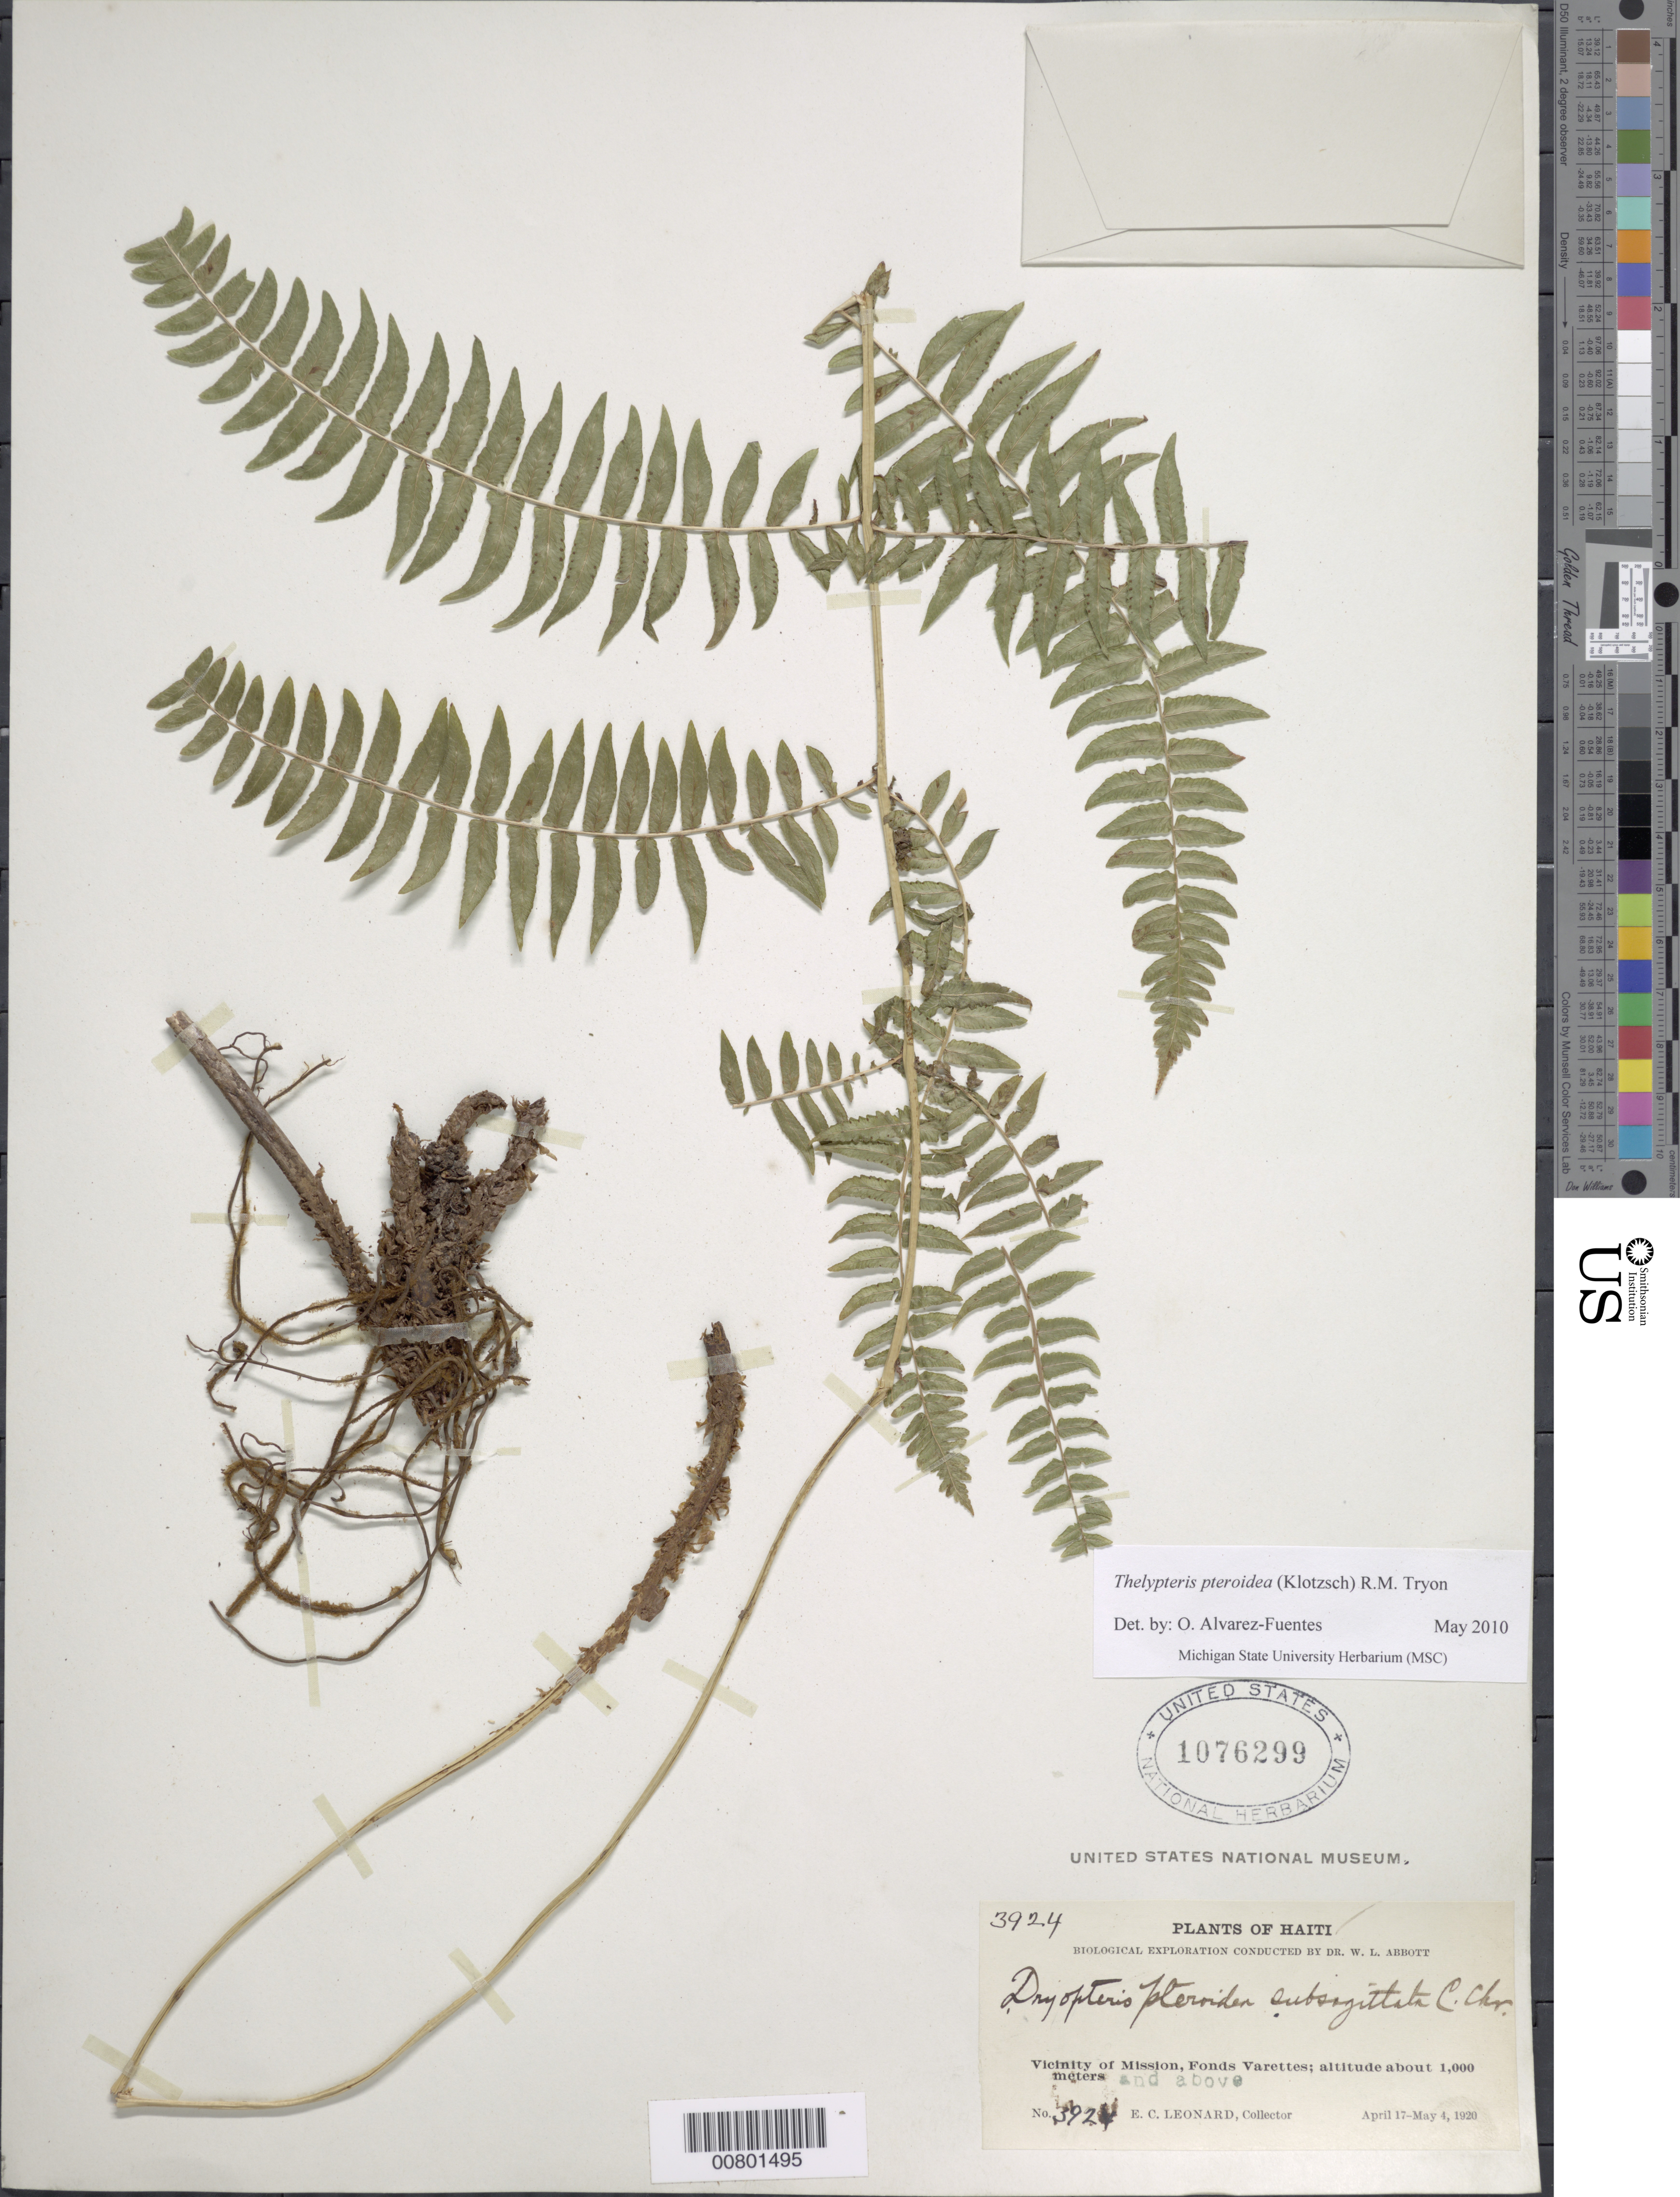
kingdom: Plantae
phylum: Tracheophyta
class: Polypodiopsida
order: Polypodiales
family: Thelypteridaceae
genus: Amauropelta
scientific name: Amauropelta pteroidea (Klotzsch) comb. nov., ined 2015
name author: (Klotzsch)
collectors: E. C. Leonard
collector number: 3924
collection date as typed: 17 Apr 1920 to 04 May 1920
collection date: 1920-04-17/1920-05-04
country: Haiti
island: Hispaniola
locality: Mission, Fonds Varettes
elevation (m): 1000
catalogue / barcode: US 1076299